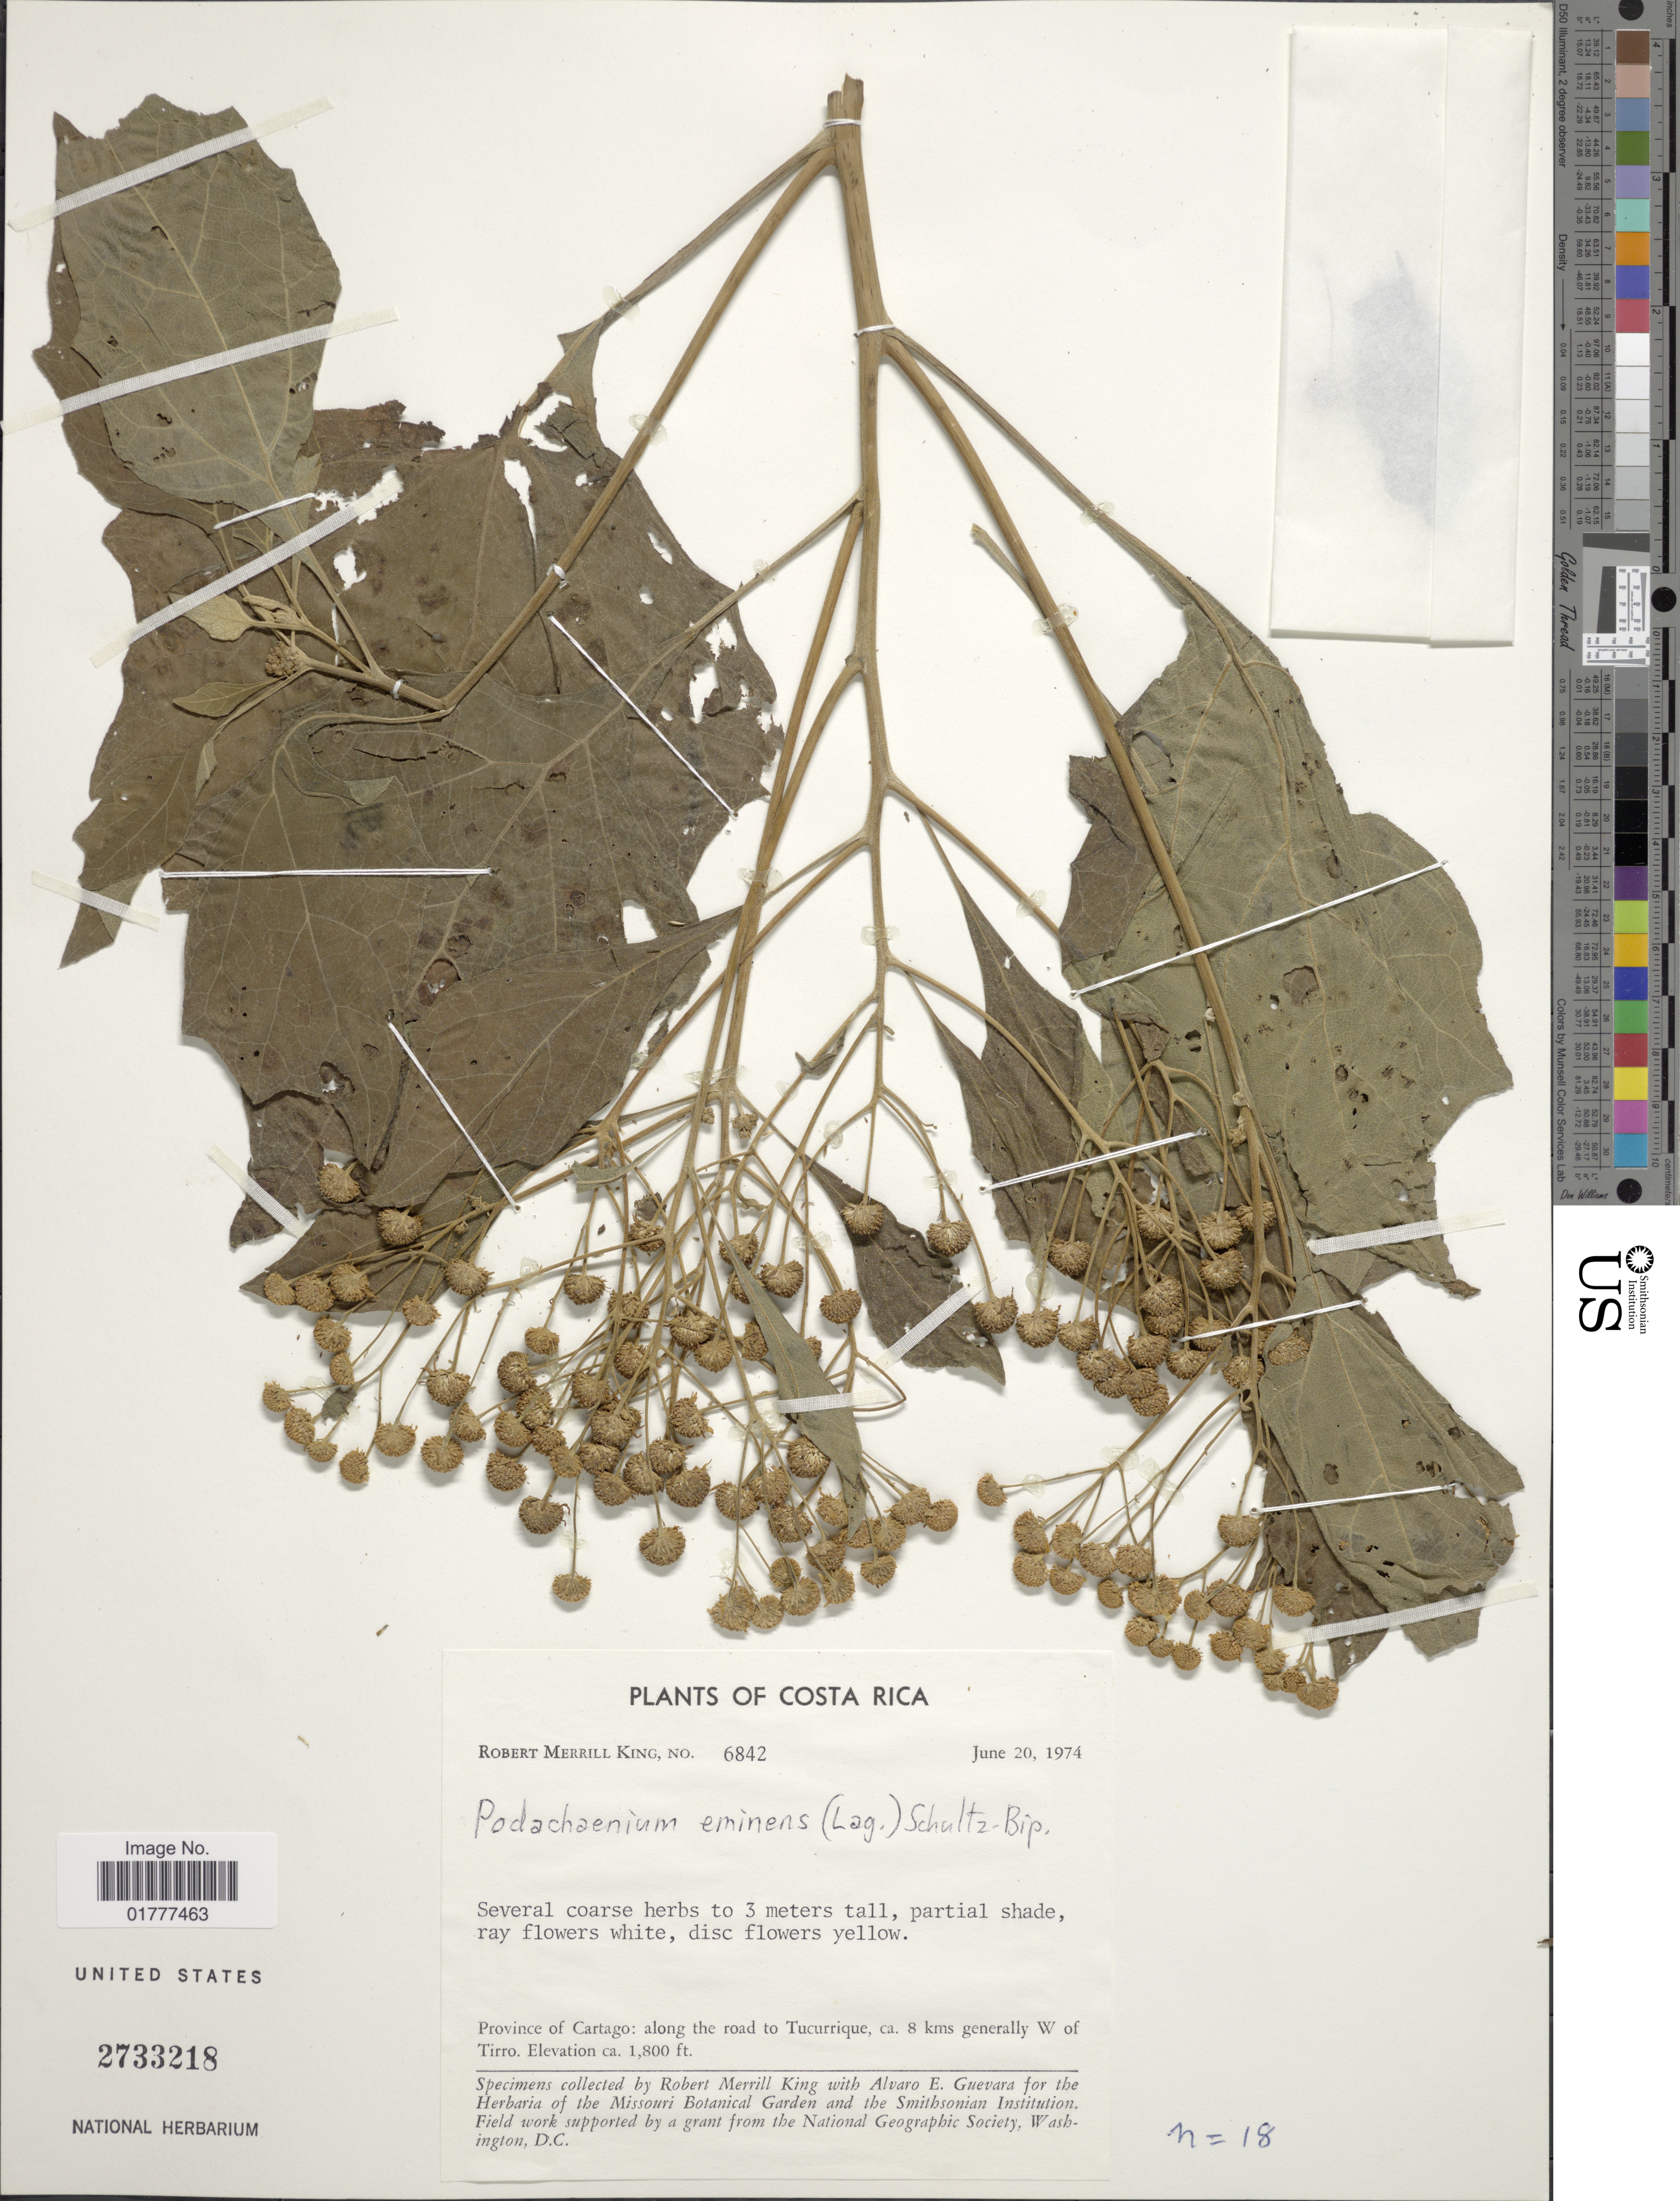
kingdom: Plantae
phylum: Tracheophyta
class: Magnoliopsida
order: Asterales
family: Asteraceae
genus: Podachaenium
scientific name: Podachaenium eminens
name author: (Lag.) Sch. Bip. ex Sch. Bip.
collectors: R. M. King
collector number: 6842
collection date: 1974-06-20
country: Costa Rica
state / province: Cartago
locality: Province of Cartago: along the road toTucurrique, ca. 8 kms generally W of Tirro.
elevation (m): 549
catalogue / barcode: US 2733218